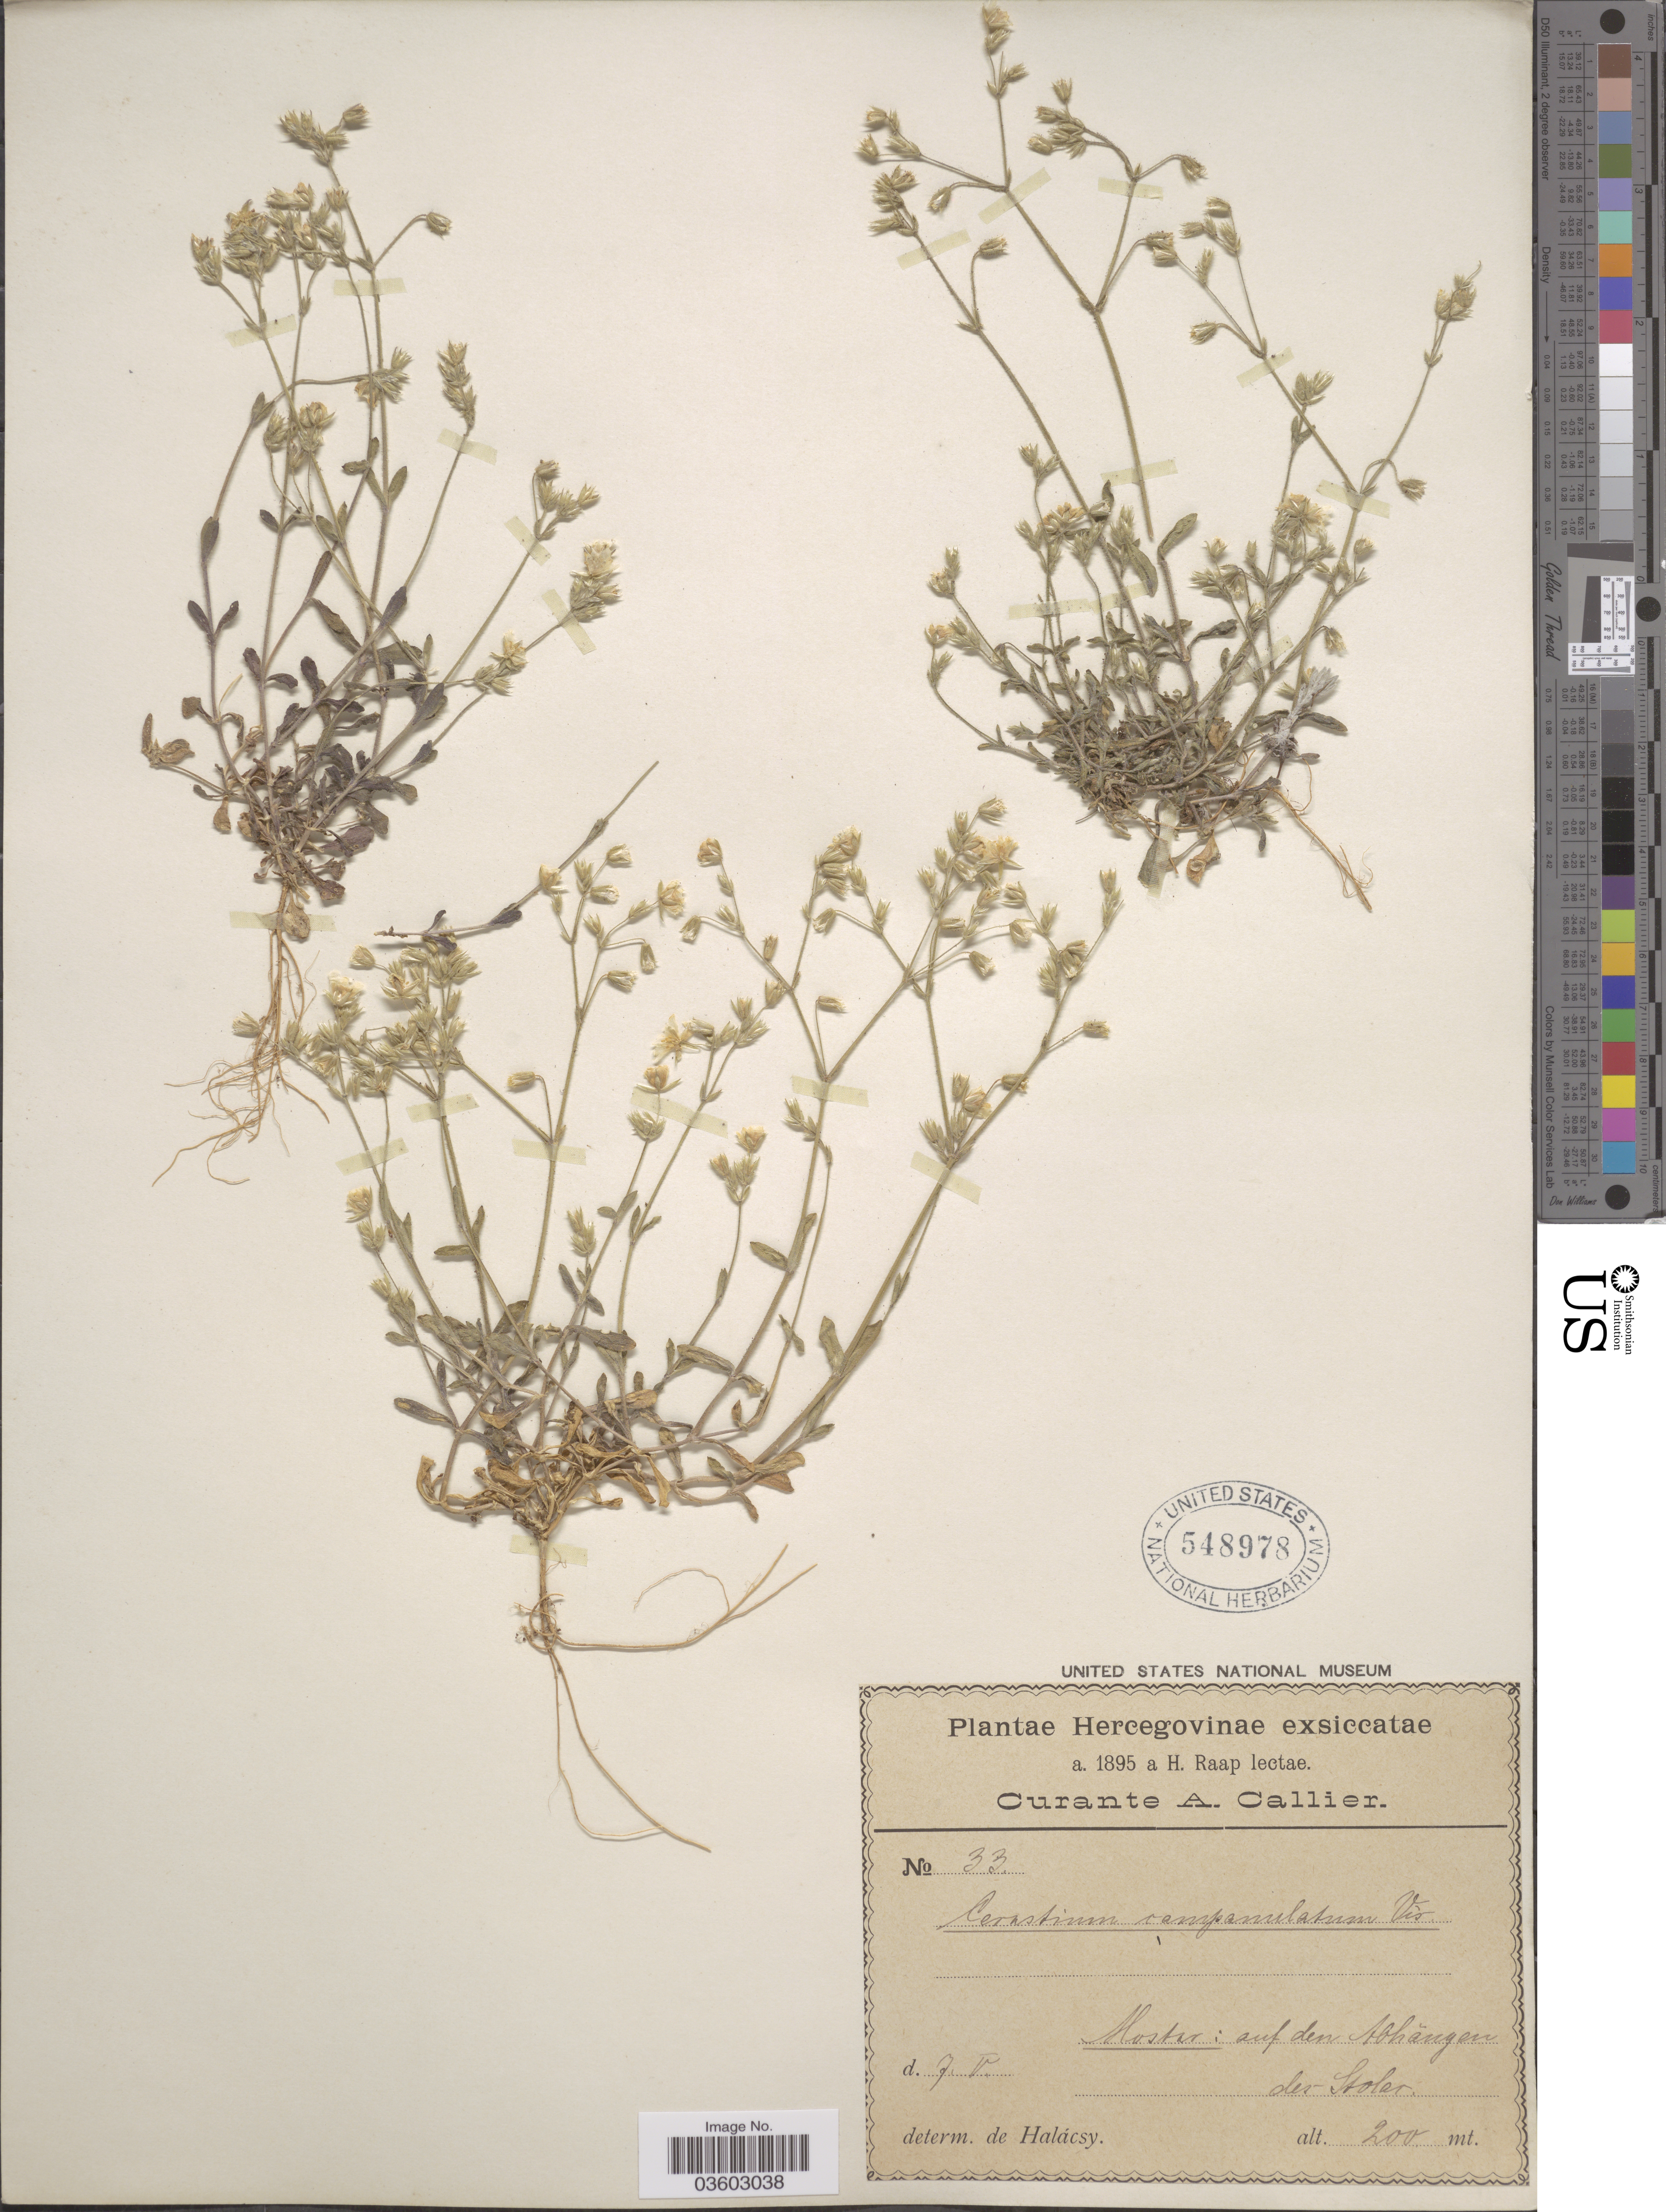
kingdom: Plantae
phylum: Tracheophyta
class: Magnoliopsida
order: Caryophyllales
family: Caryophyllaceae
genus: Cerastium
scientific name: Cerastium campanulatum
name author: Viv.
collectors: H. Raap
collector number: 33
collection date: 1895-05-07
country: Bosnia and Herzegovina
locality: Hercegovinae. Mostar: auf den Abhängen der Stolar.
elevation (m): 200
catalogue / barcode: US 548978